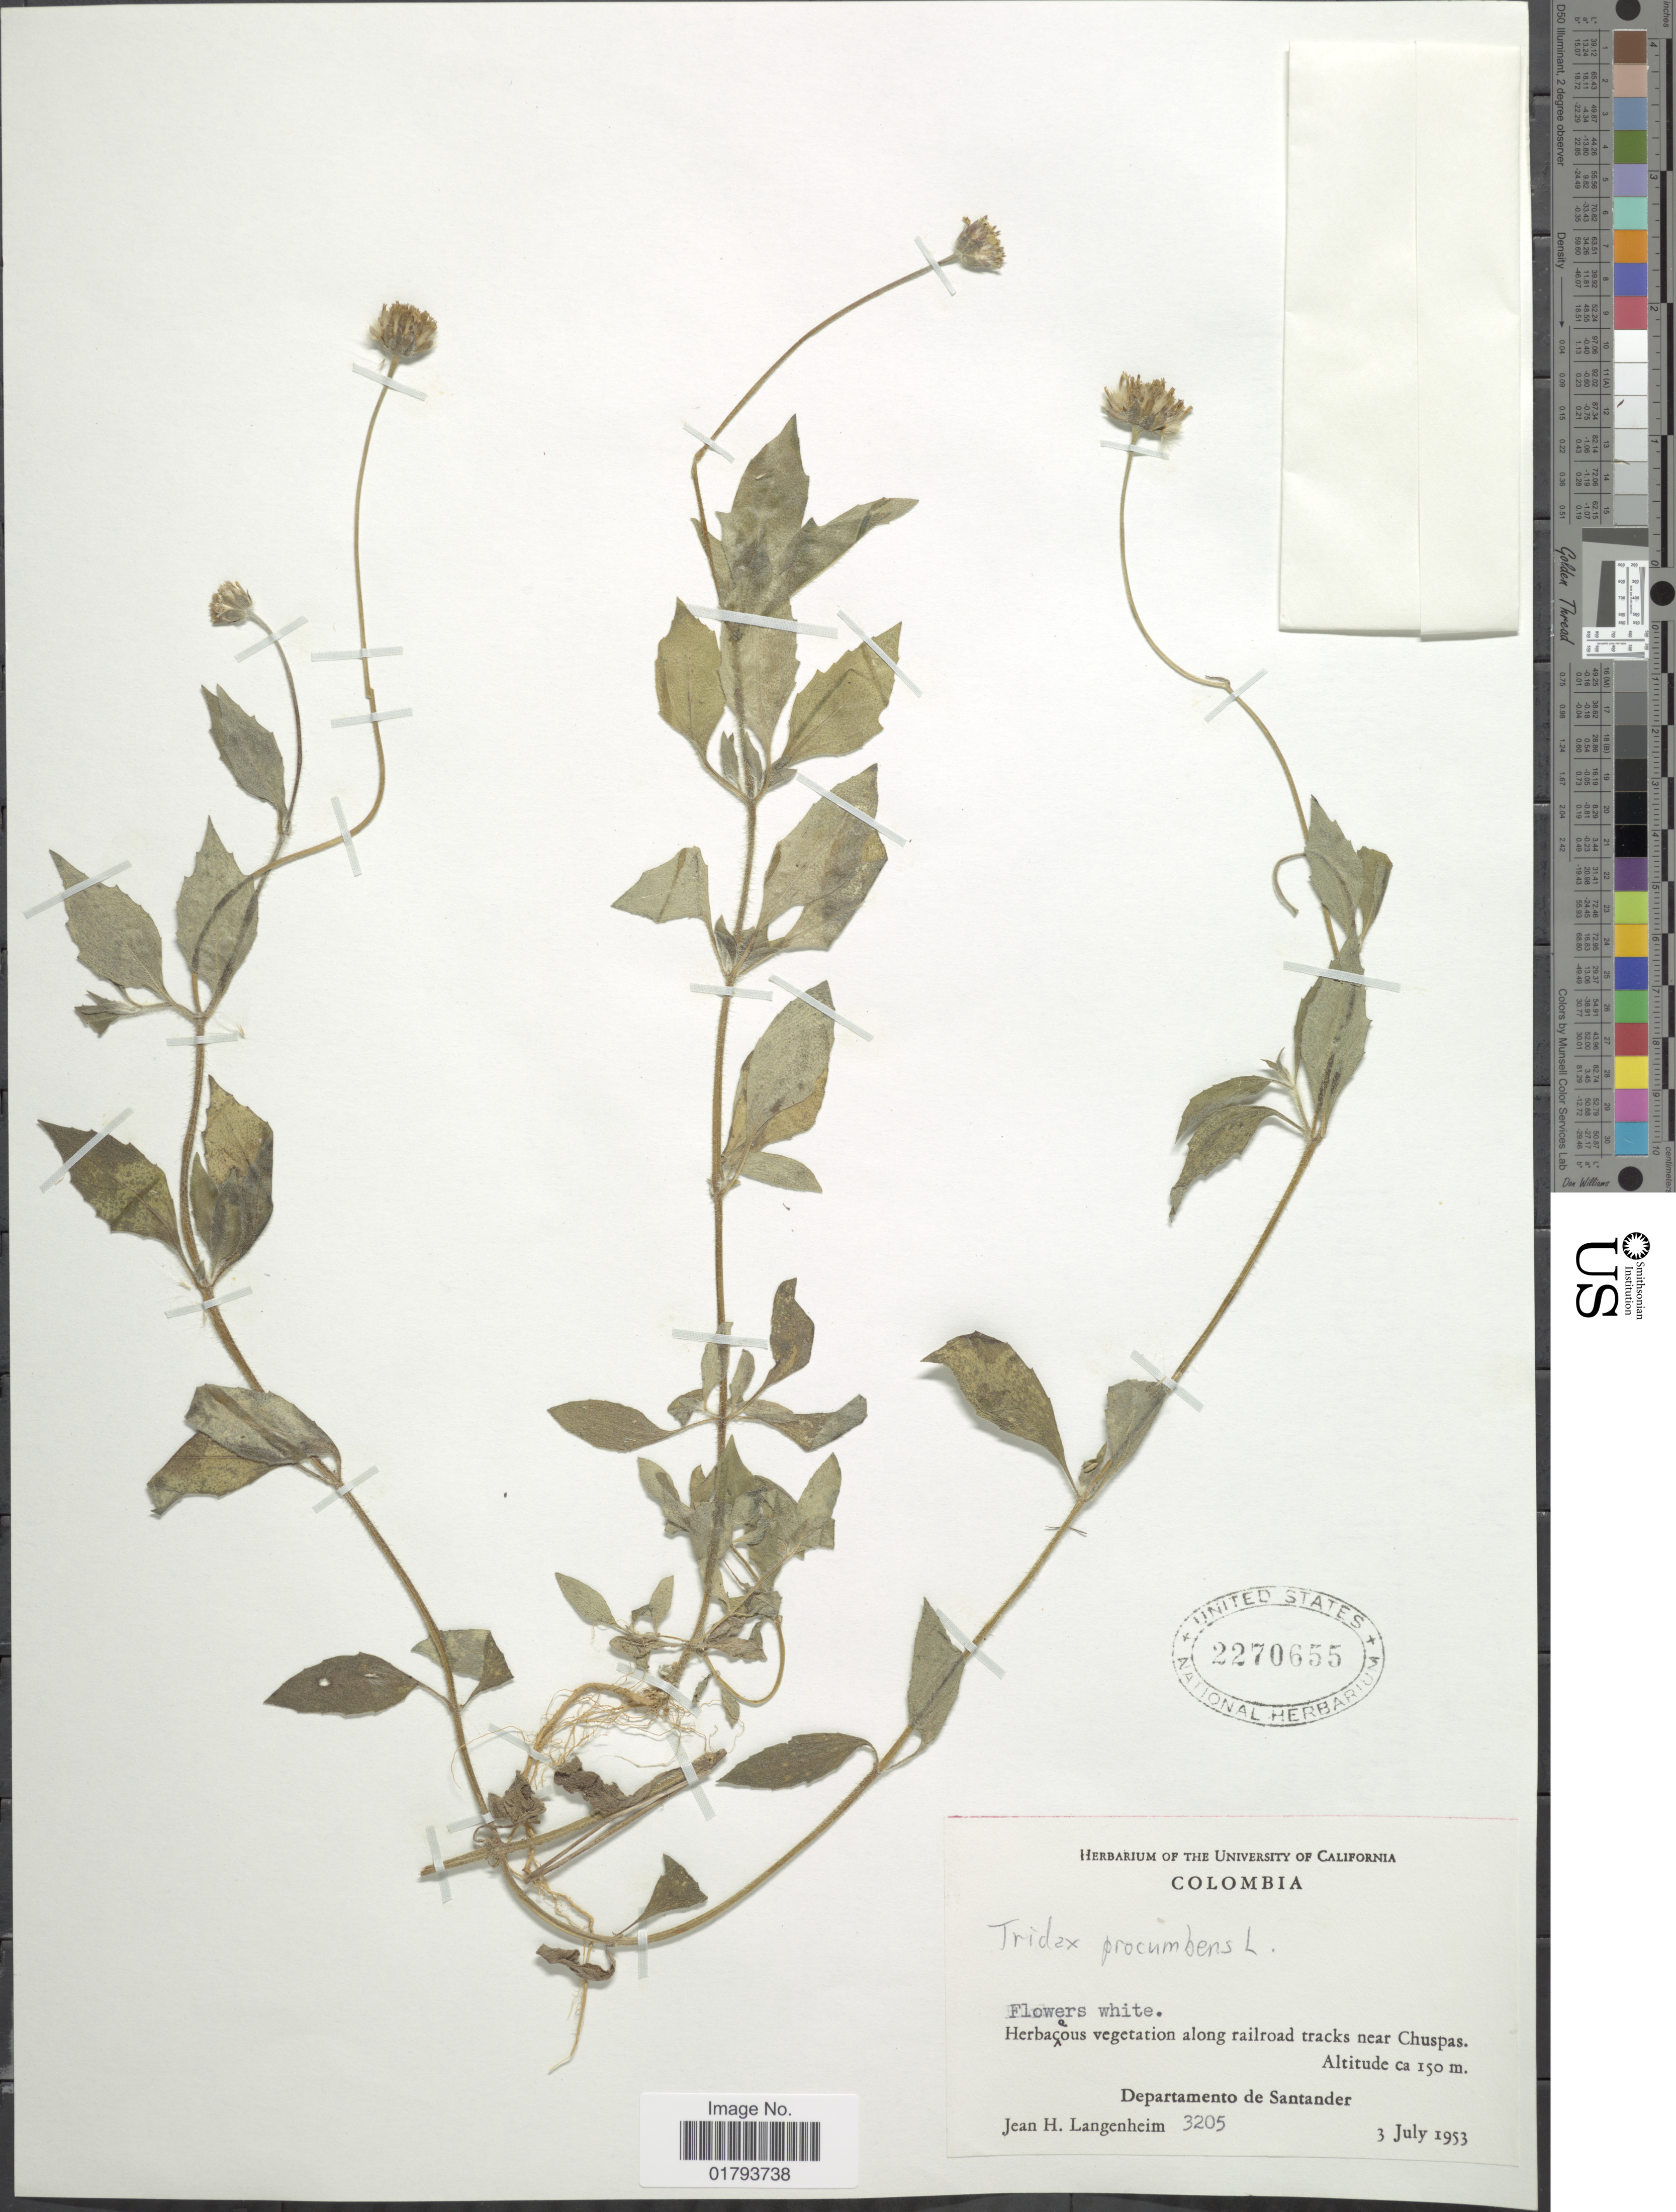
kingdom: Plantae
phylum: Tracheophyta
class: Magnoliopsida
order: Asterales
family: Asteraceae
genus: Tridax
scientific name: Tridax procumbens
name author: L.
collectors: J. H. Langenheim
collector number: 3205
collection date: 1953-07-03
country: Colombia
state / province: Santander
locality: Herbaceous vegetation along railroad tracks near Chuspas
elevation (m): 150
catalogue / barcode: US 2270655